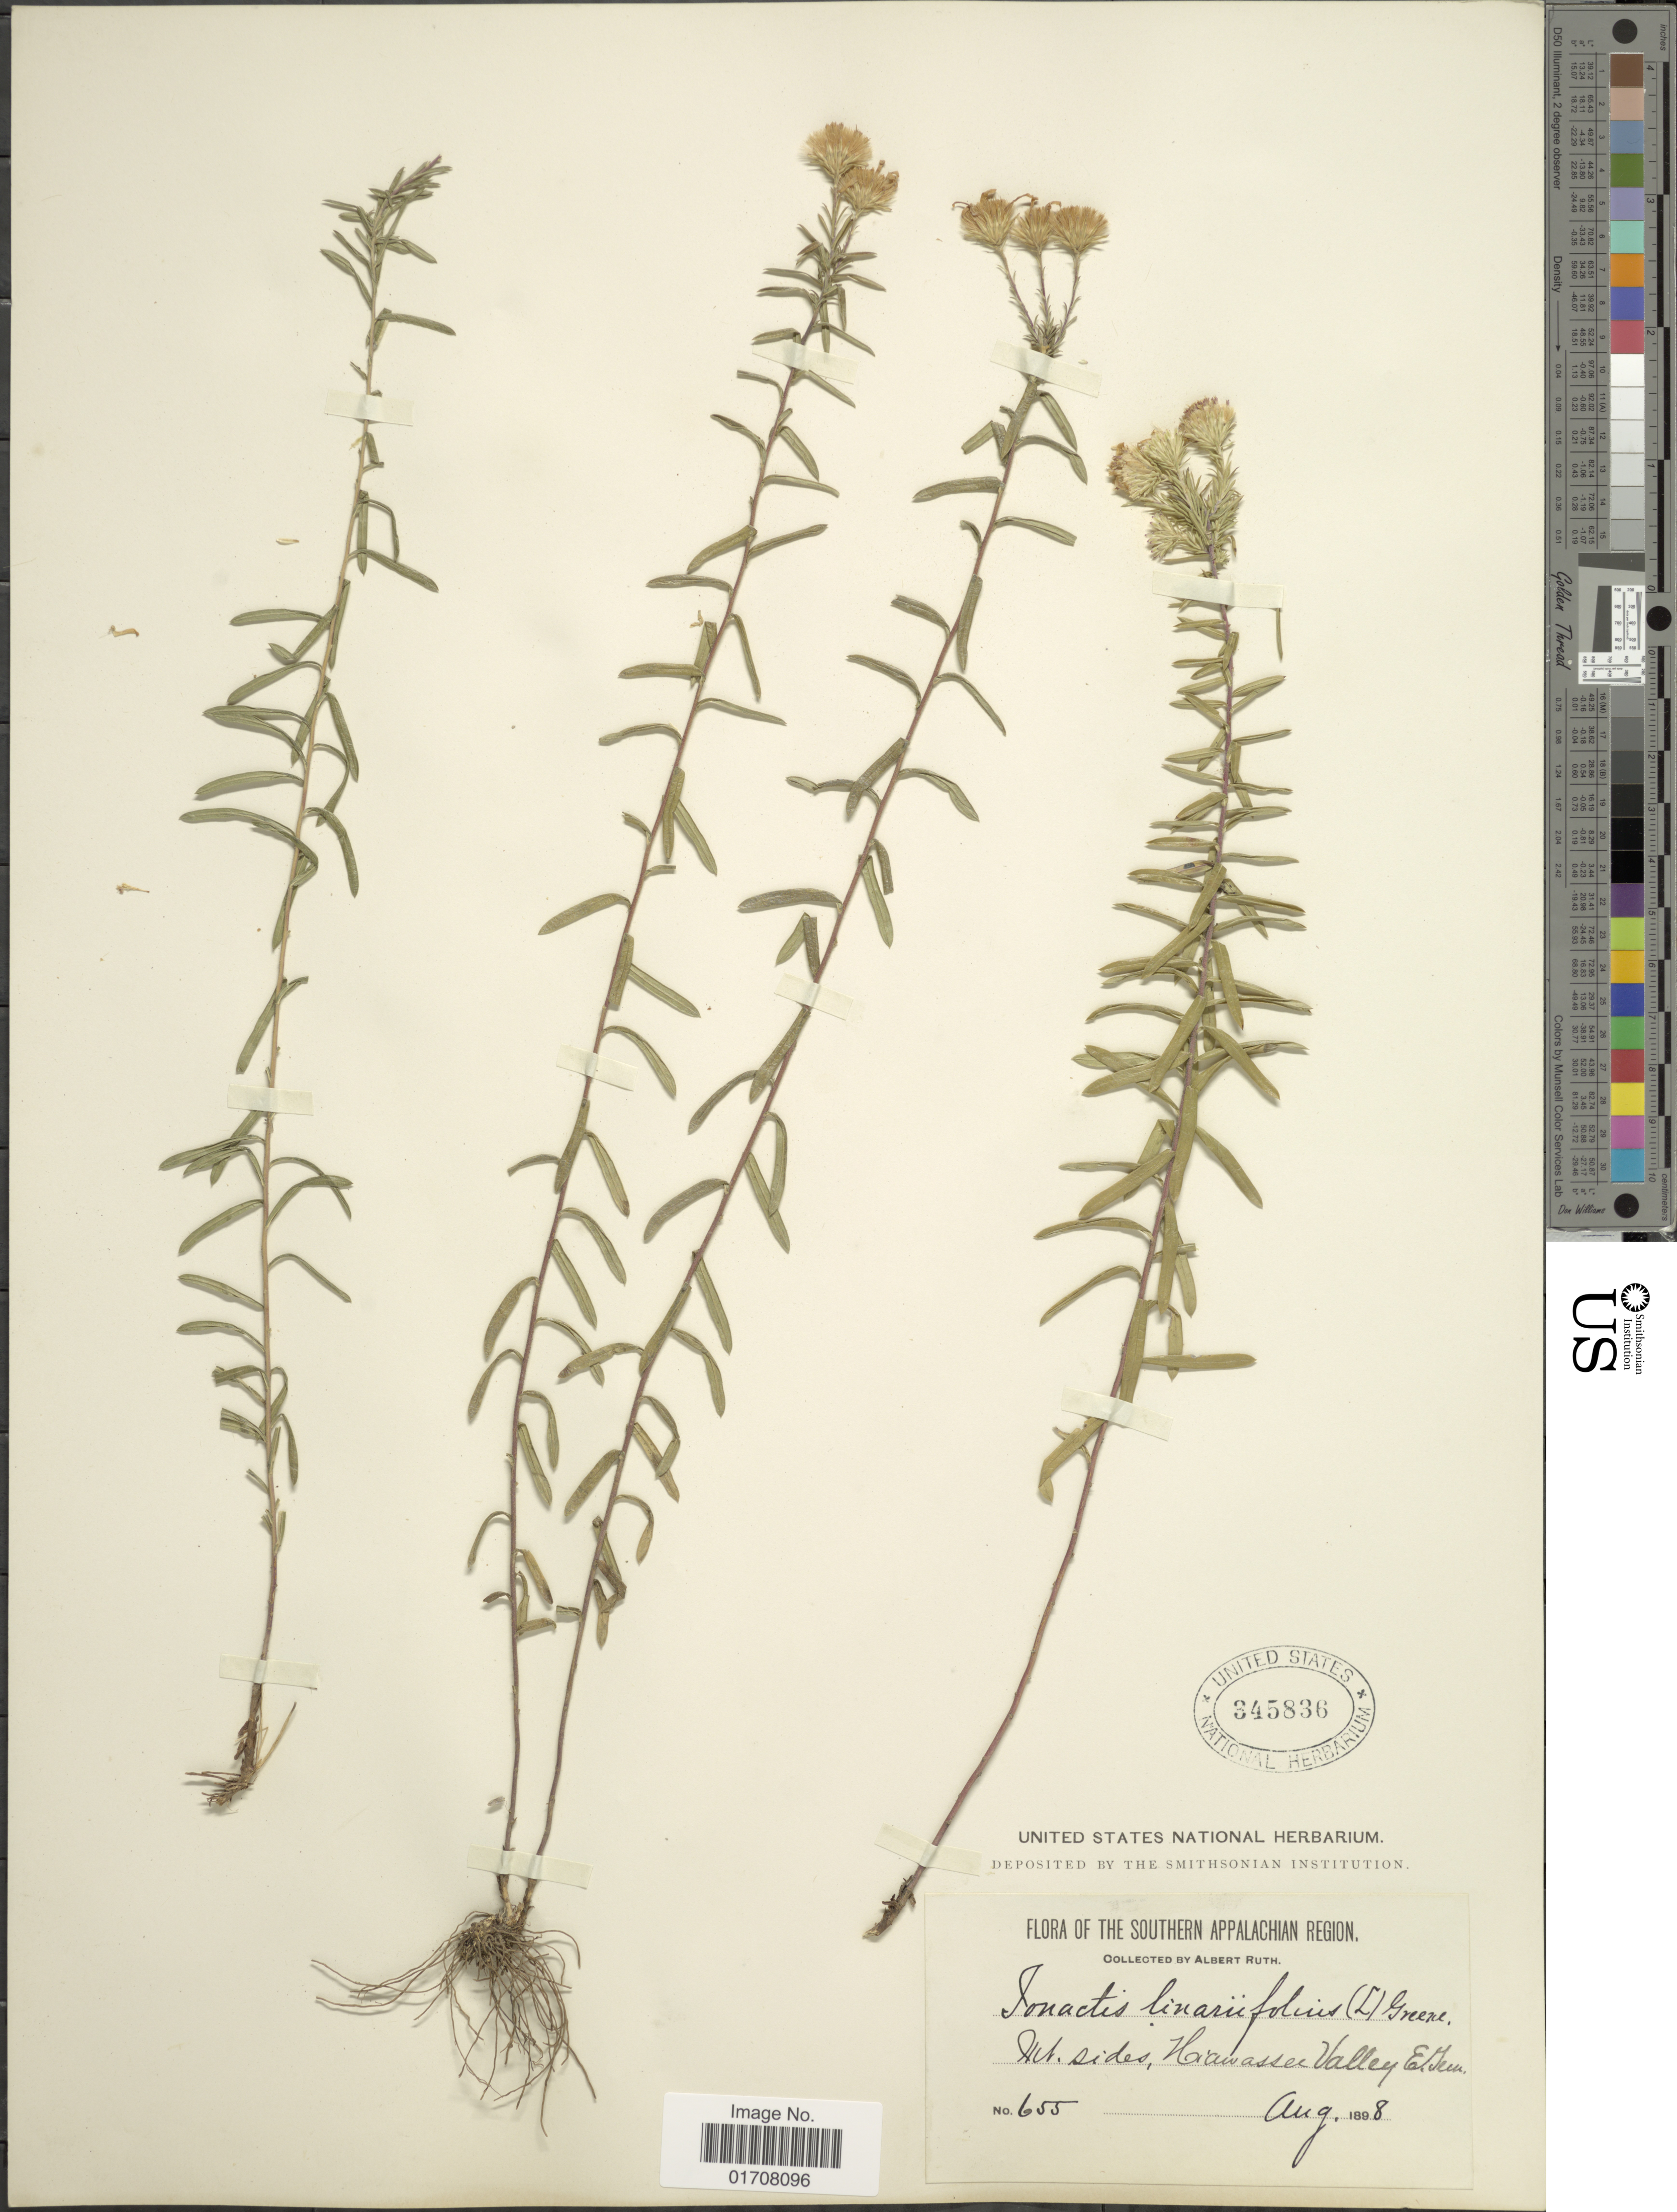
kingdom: Plantae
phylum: Tracheophyta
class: Magnoliopsida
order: Asterales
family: Asteraceae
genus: Ionactis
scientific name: Ionactis linariifolia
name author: (L.) Greene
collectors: A. Ruth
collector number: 655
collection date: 1898-08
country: United States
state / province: Tennessee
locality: The Southern Appalachian Region, Mt. Sides, Hawassee Valley, E.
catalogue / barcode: US 345836